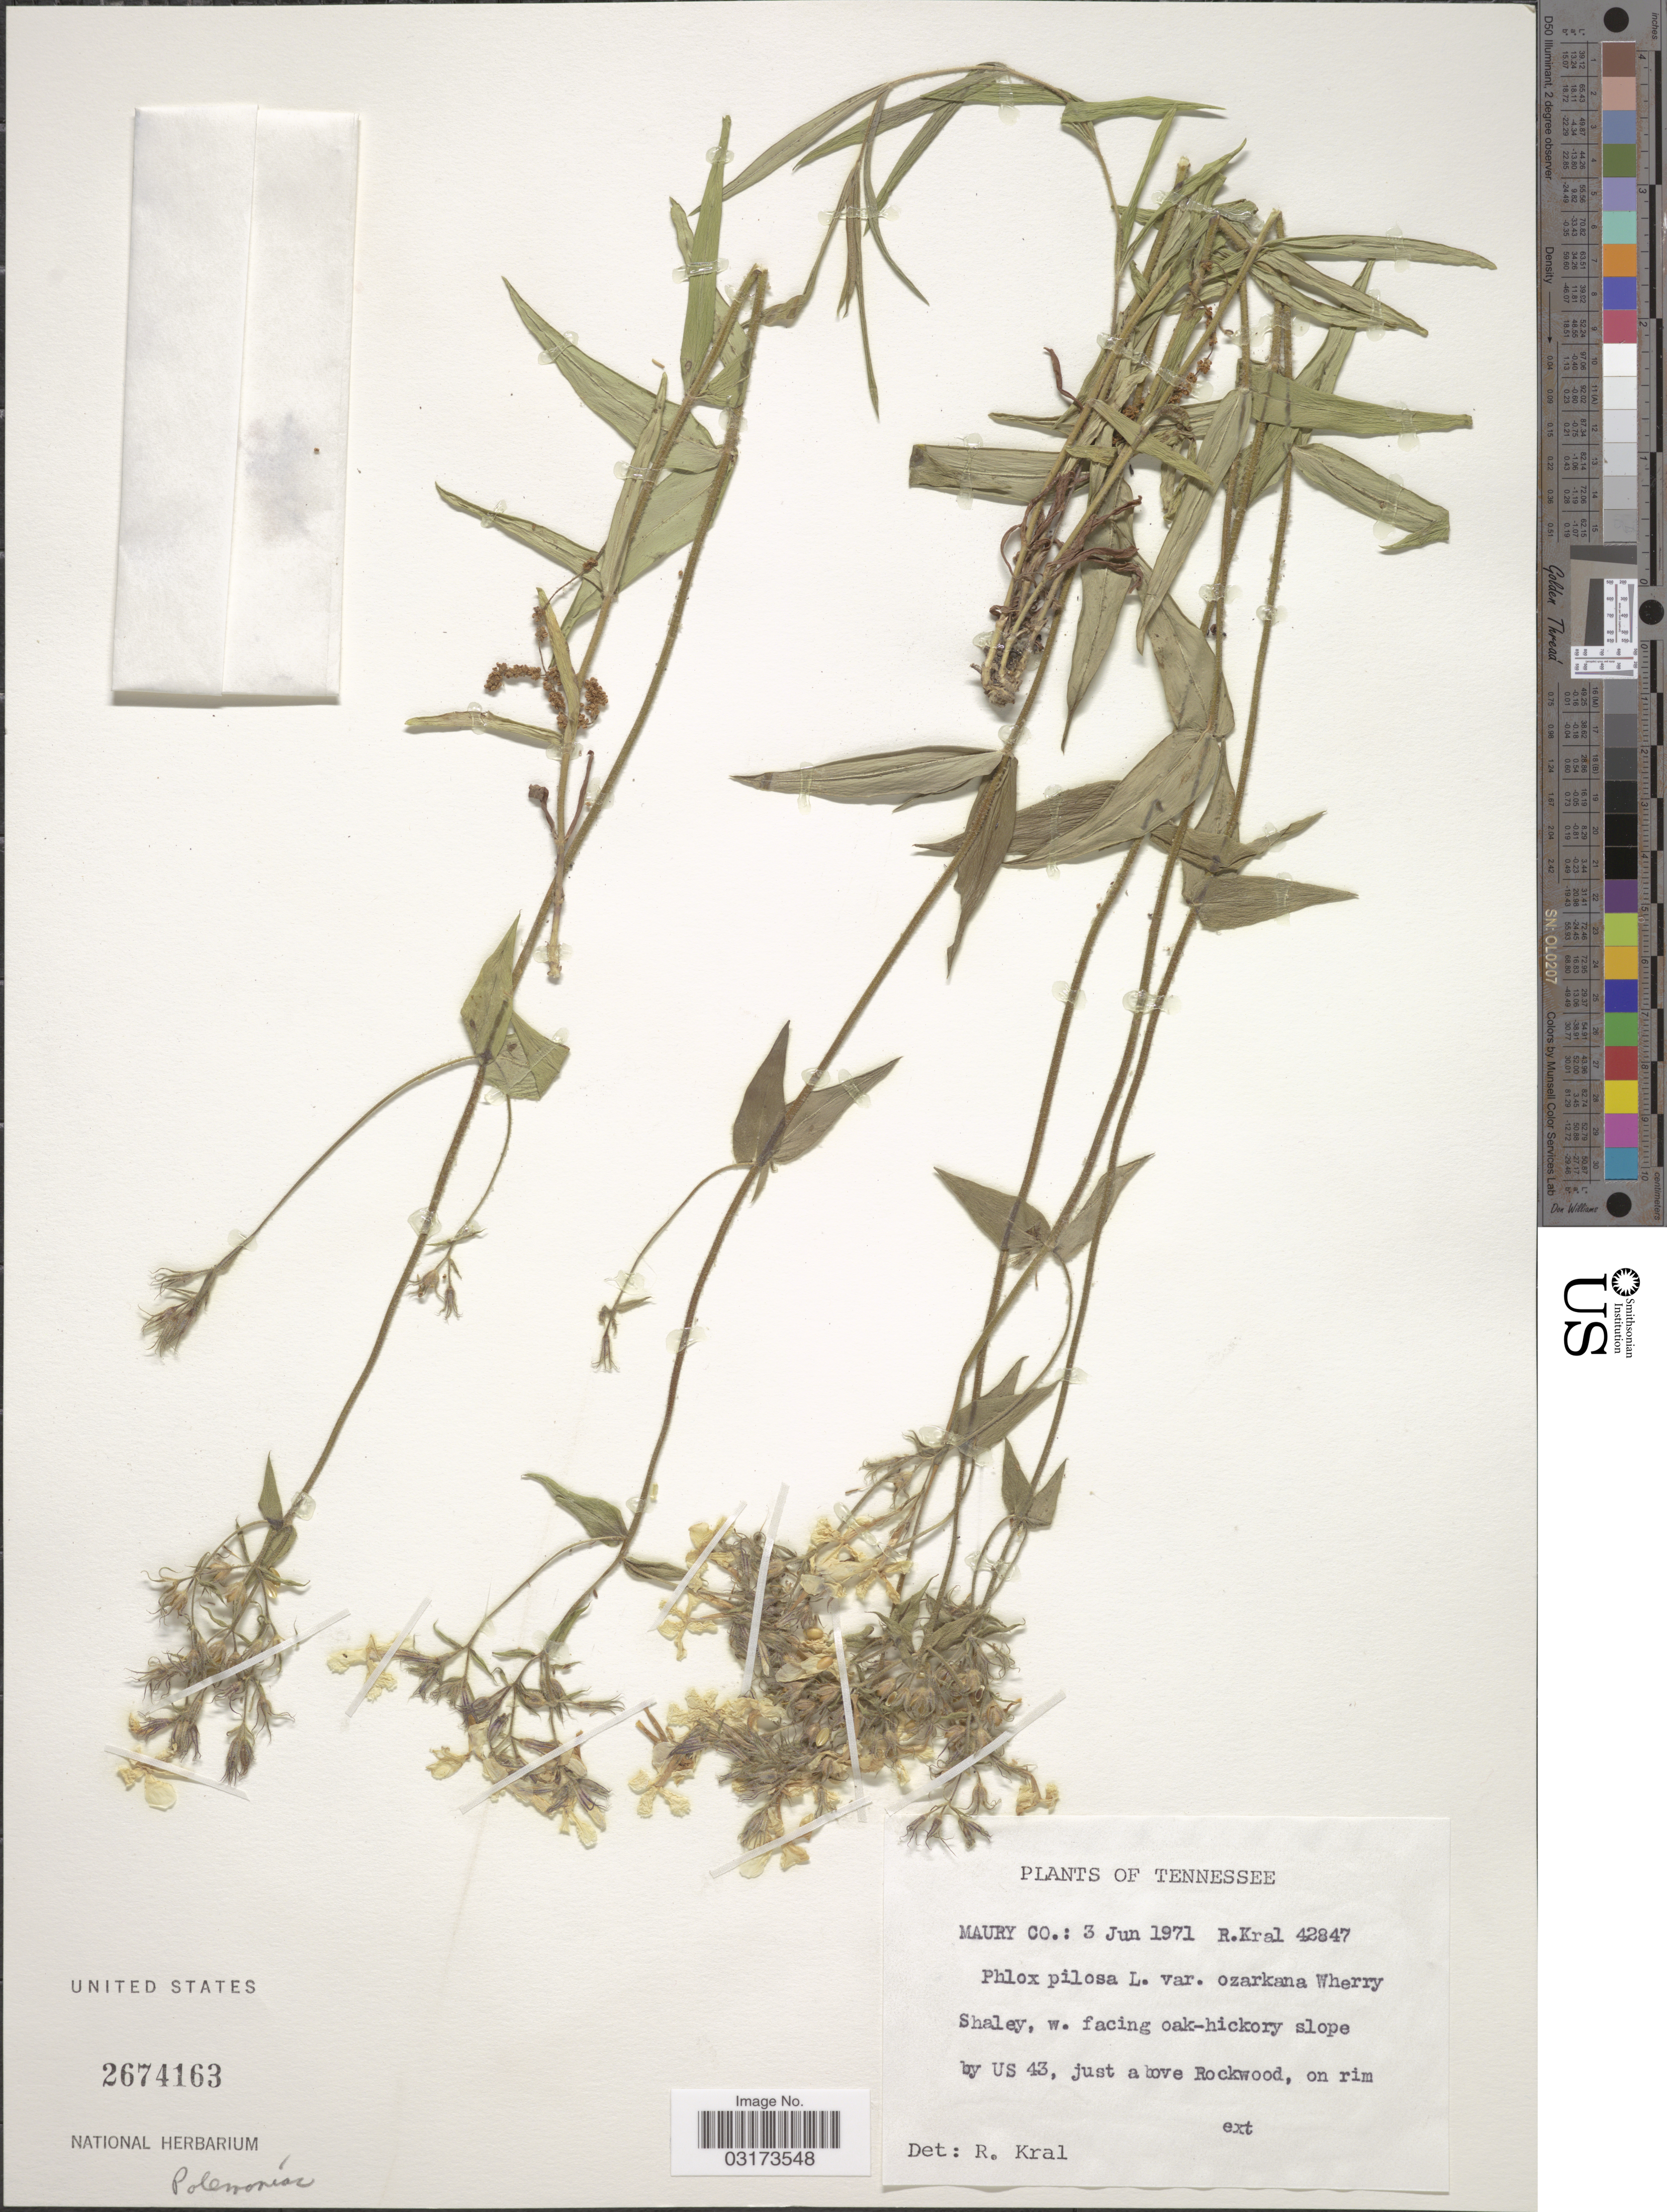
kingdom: Plantae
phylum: Tracheophyta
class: Magnoliopsida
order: Ericales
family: Polemoniaceae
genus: Phlox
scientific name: Phlox pilosa subsp. ozarkana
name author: (Wherry) Wherry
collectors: R. Kral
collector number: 42847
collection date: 1971-06-03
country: United States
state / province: Tennessee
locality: Maury Co.: w. facing oak-hickory slope by US 43, just above Rockwood, on rim.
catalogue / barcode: US 2674163